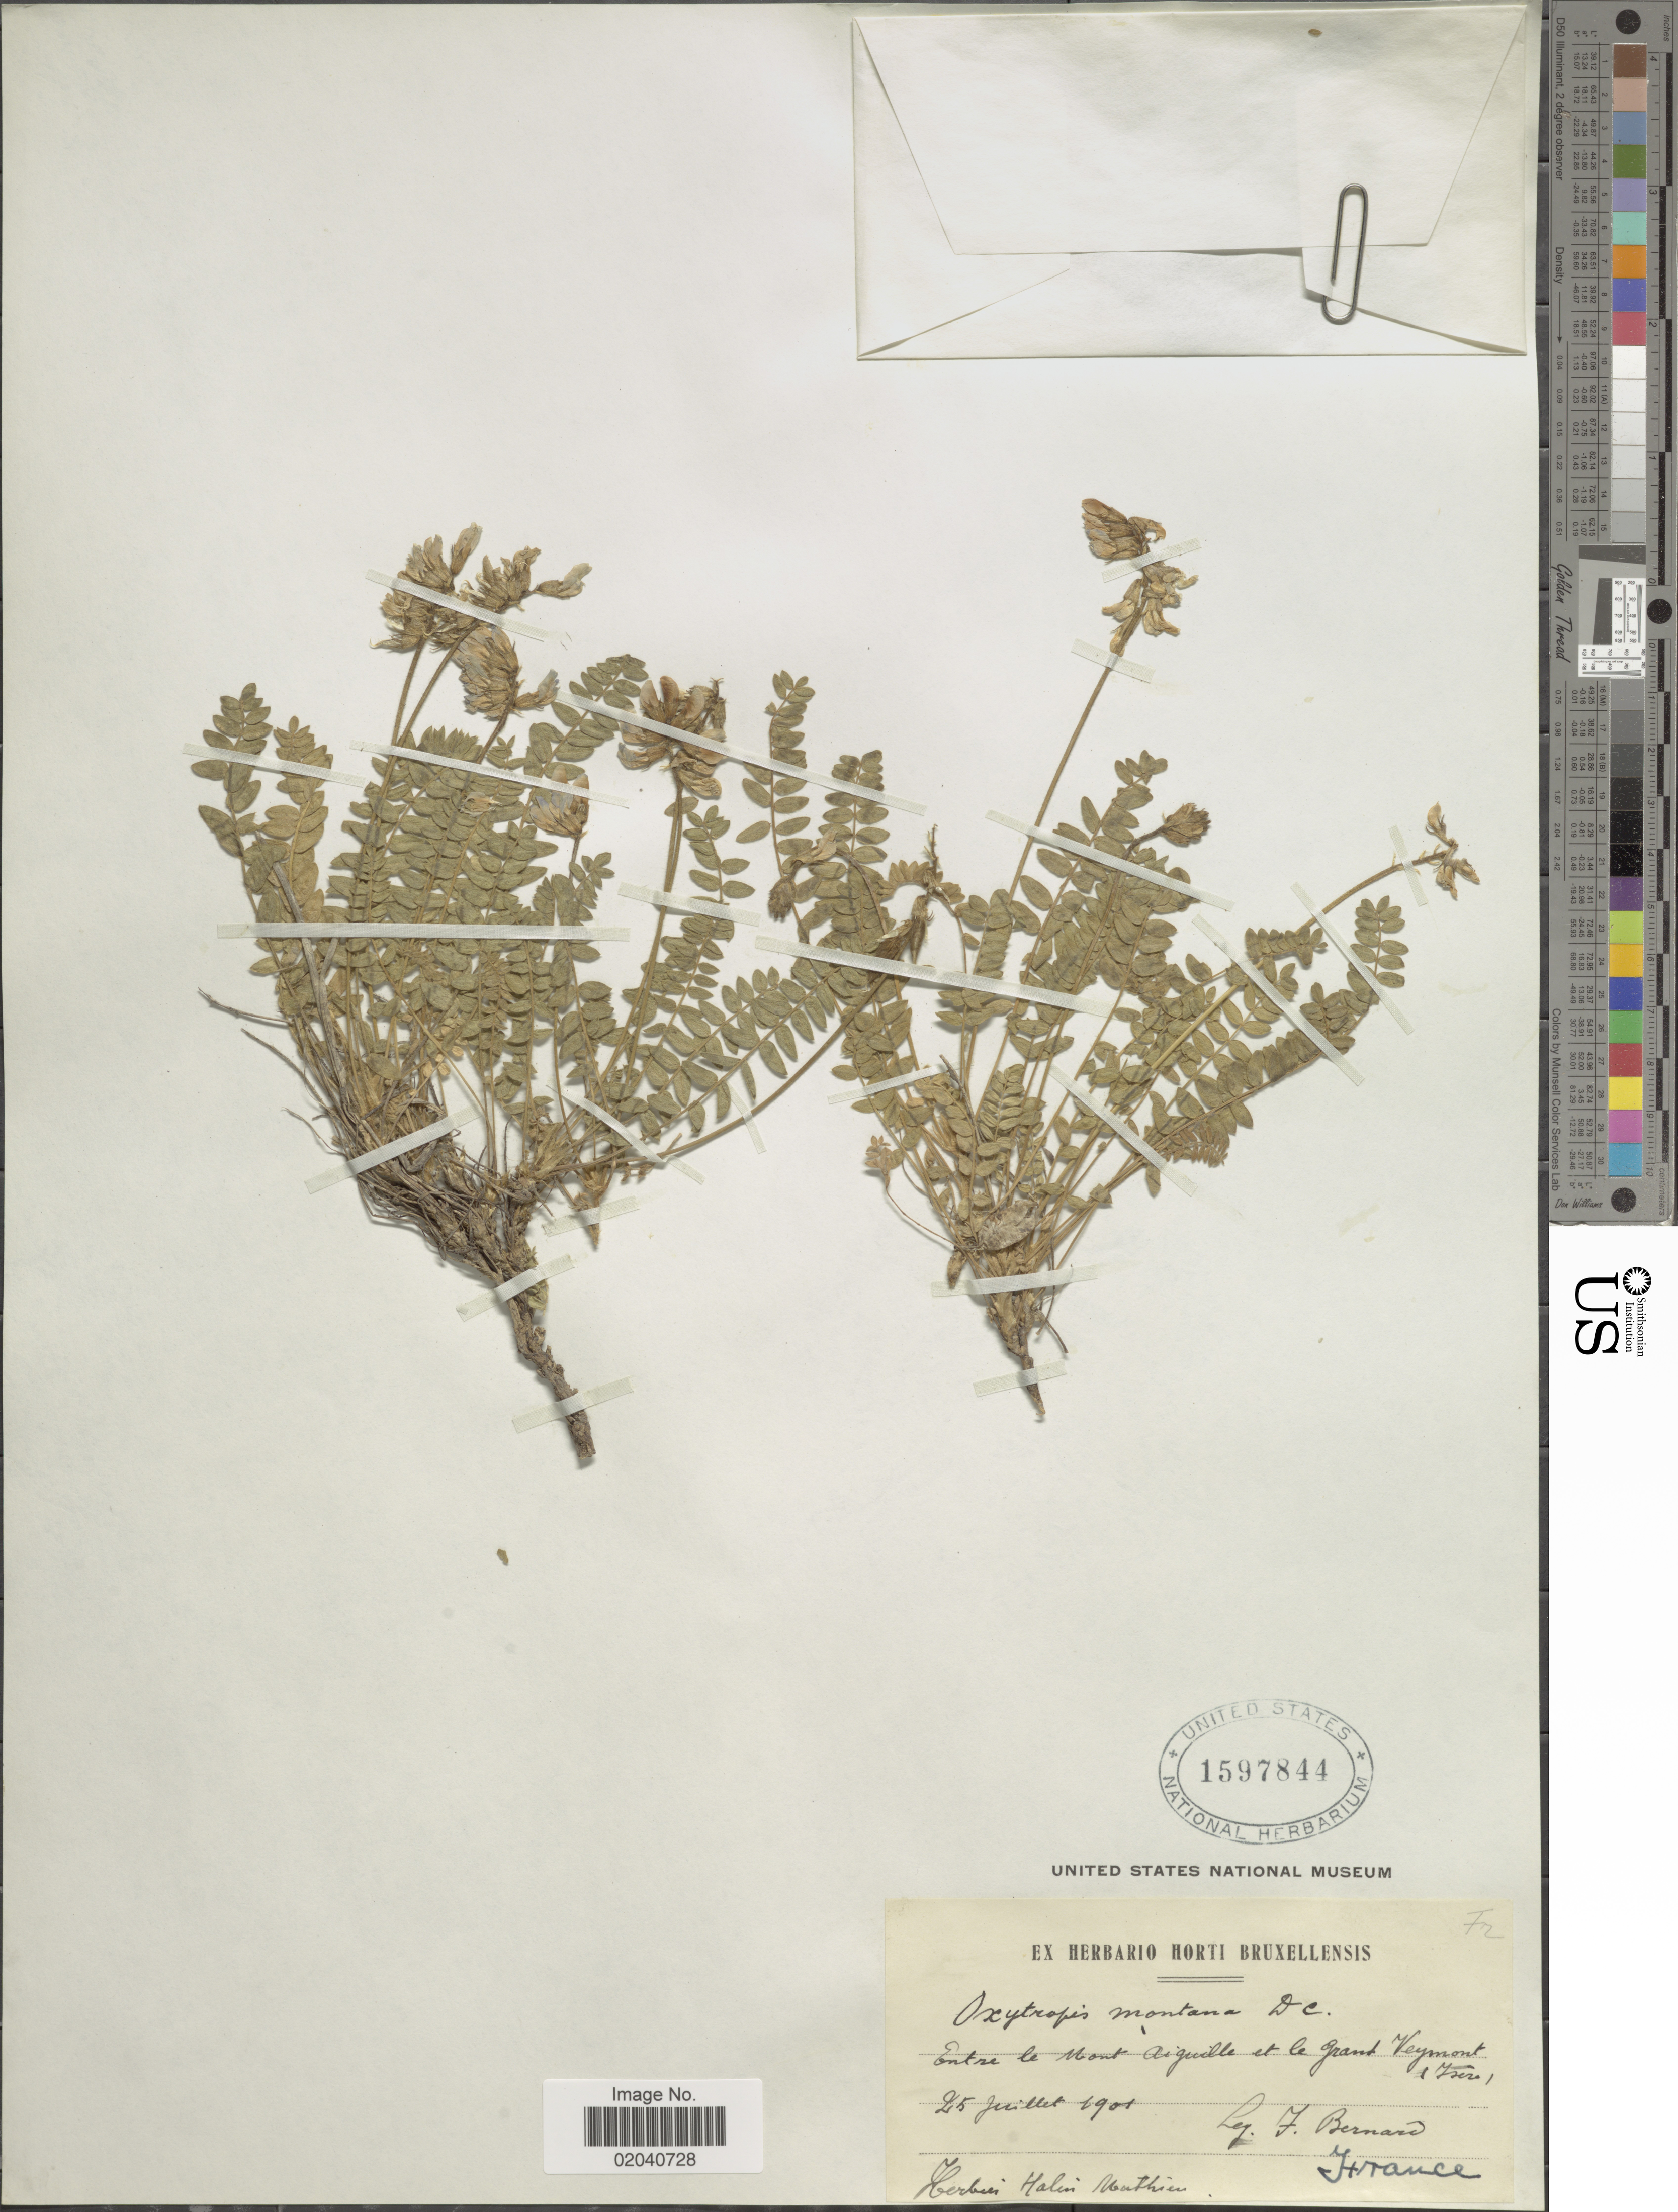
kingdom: Plantae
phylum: Tracheophyta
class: Magnoliopsida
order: Fabales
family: Fabaceae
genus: Oxytropis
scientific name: Oxytropis montana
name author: (L.) DC.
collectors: F. Bernard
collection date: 1901-07-25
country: France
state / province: Auvergne-Rhône-Alpes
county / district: Isère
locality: Entre le Mont Aiguille et le Grand Veymont (Isere)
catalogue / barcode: US 1597844